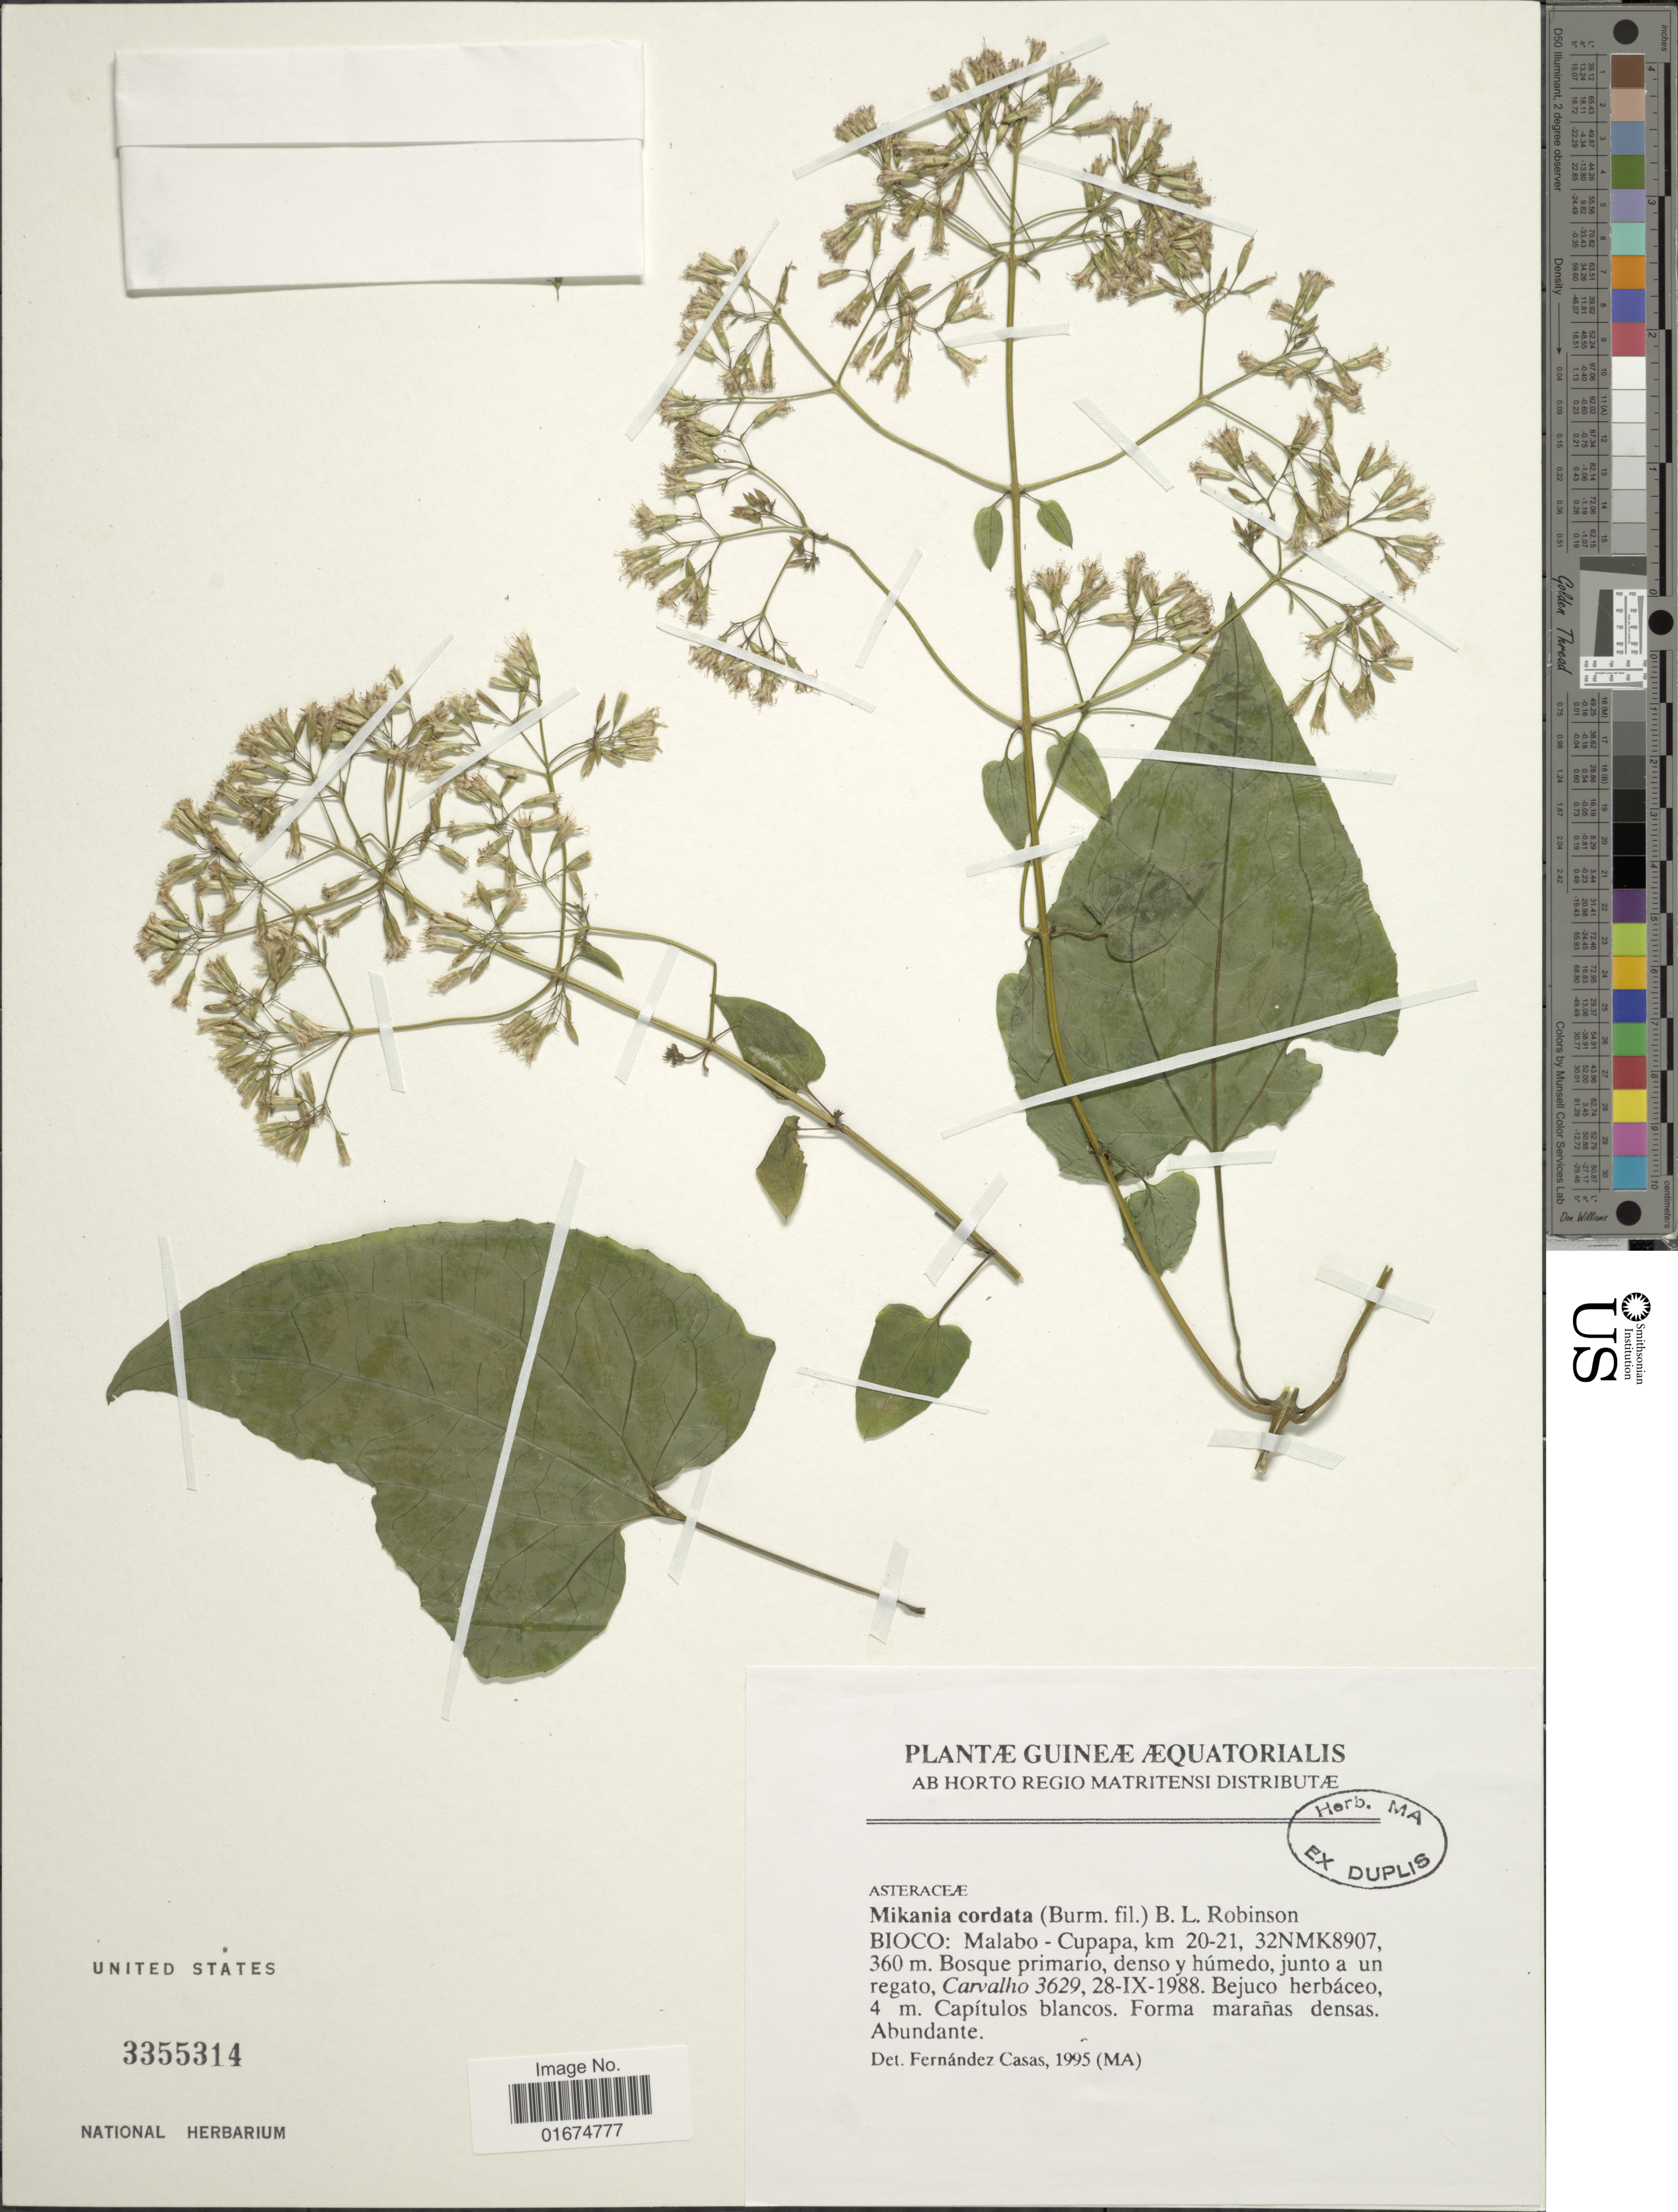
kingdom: Plantae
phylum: Tracheophyta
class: Magnoliopsida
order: Asterales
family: Asteraceae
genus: Mikania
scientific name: Mikania cordata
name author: (Burm. f.) B.L. Rob.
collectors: Carvalho, --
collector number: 3629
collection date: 1998-09-28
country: Equatorial Guinea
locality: Bioco: Malabo-Cupapa, km 20-21, 32NMK8907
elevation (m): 360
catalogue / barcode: US 3355314